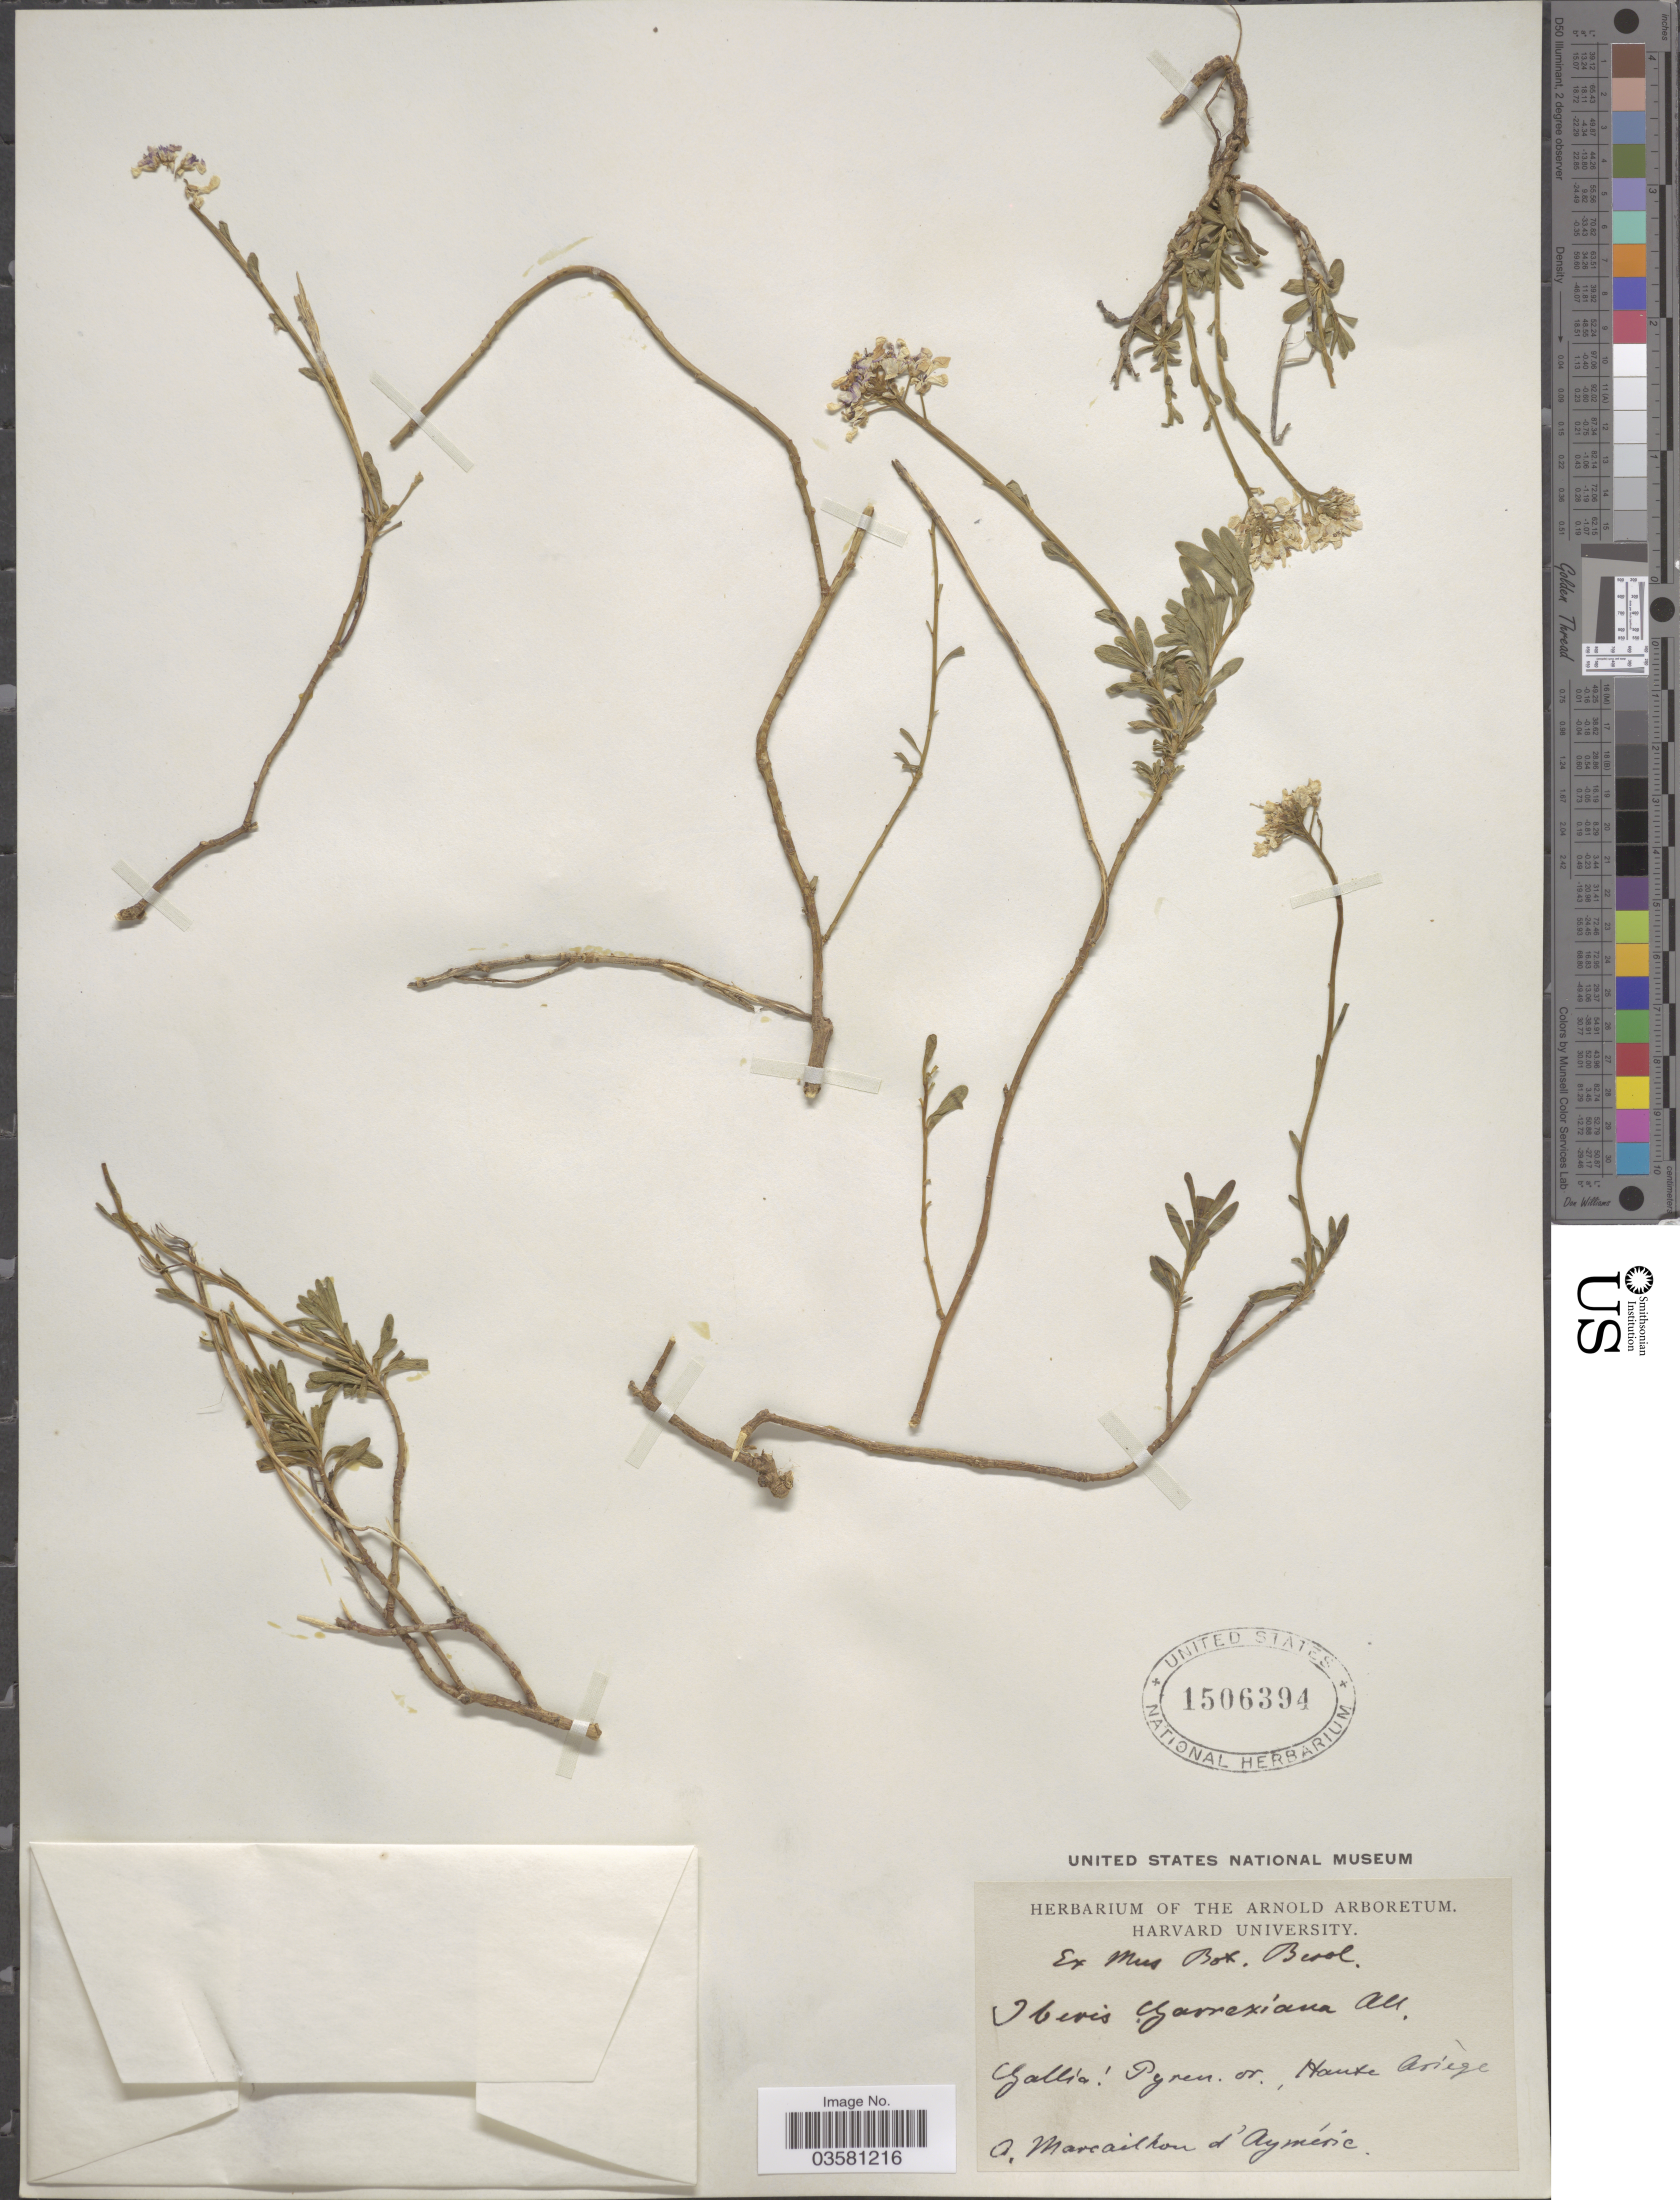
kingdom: Plantae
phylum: Tracheophyta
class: Magnoliopsida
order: Brassicales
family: Brassicaceae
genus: Iberis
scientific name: Iberis garrexiana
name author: All.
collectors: A.L.M. Marcailhou d' Aymeric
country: France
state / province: Occitanie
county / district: Ariège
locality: Gallia: Pyren. or., Haute Ariege.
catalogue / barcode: US 1506394